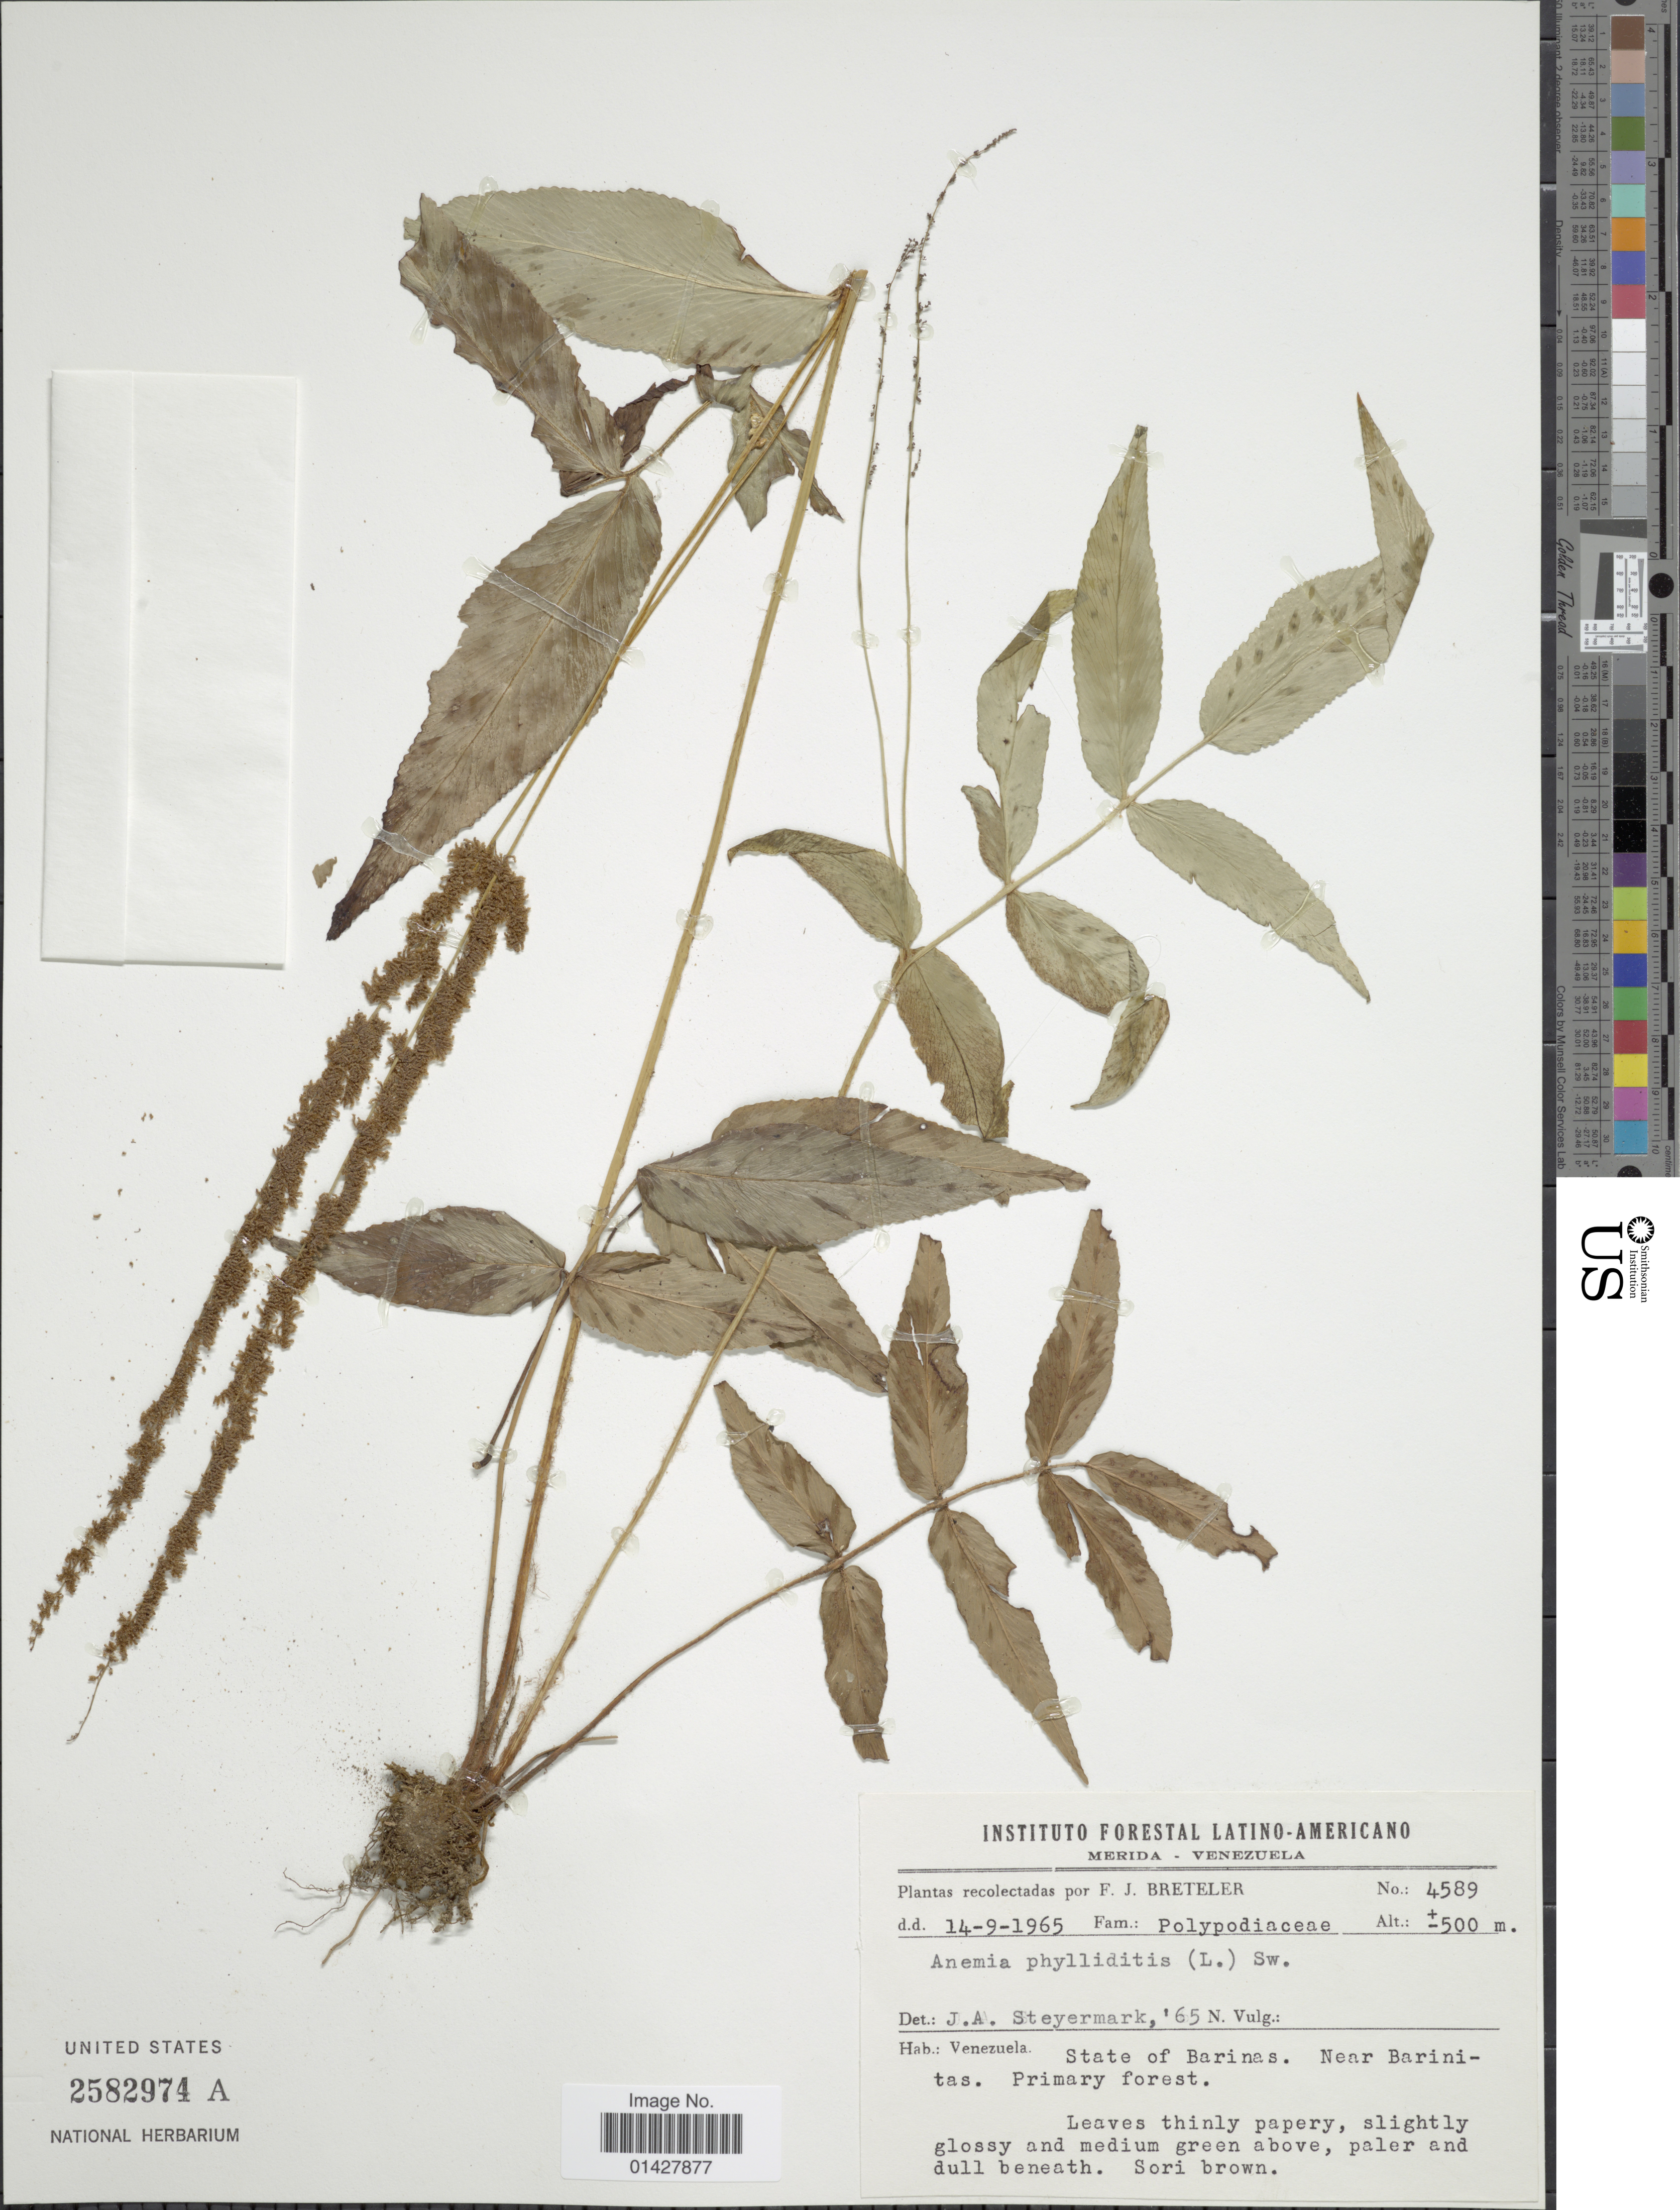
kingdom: Plantae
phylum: Tracheophyta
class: Polypodiopsida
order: Schizaeales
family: Anemiaceae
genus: Anemia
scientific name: Anemia phyllitidis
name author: (L.) Sw.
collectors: F. J. Breteler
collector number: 4589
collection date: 1965-09-14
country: Venezuela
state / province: Barinas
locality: Near Barinitas. Primary forest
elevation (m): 500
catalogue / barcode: US 2582974A